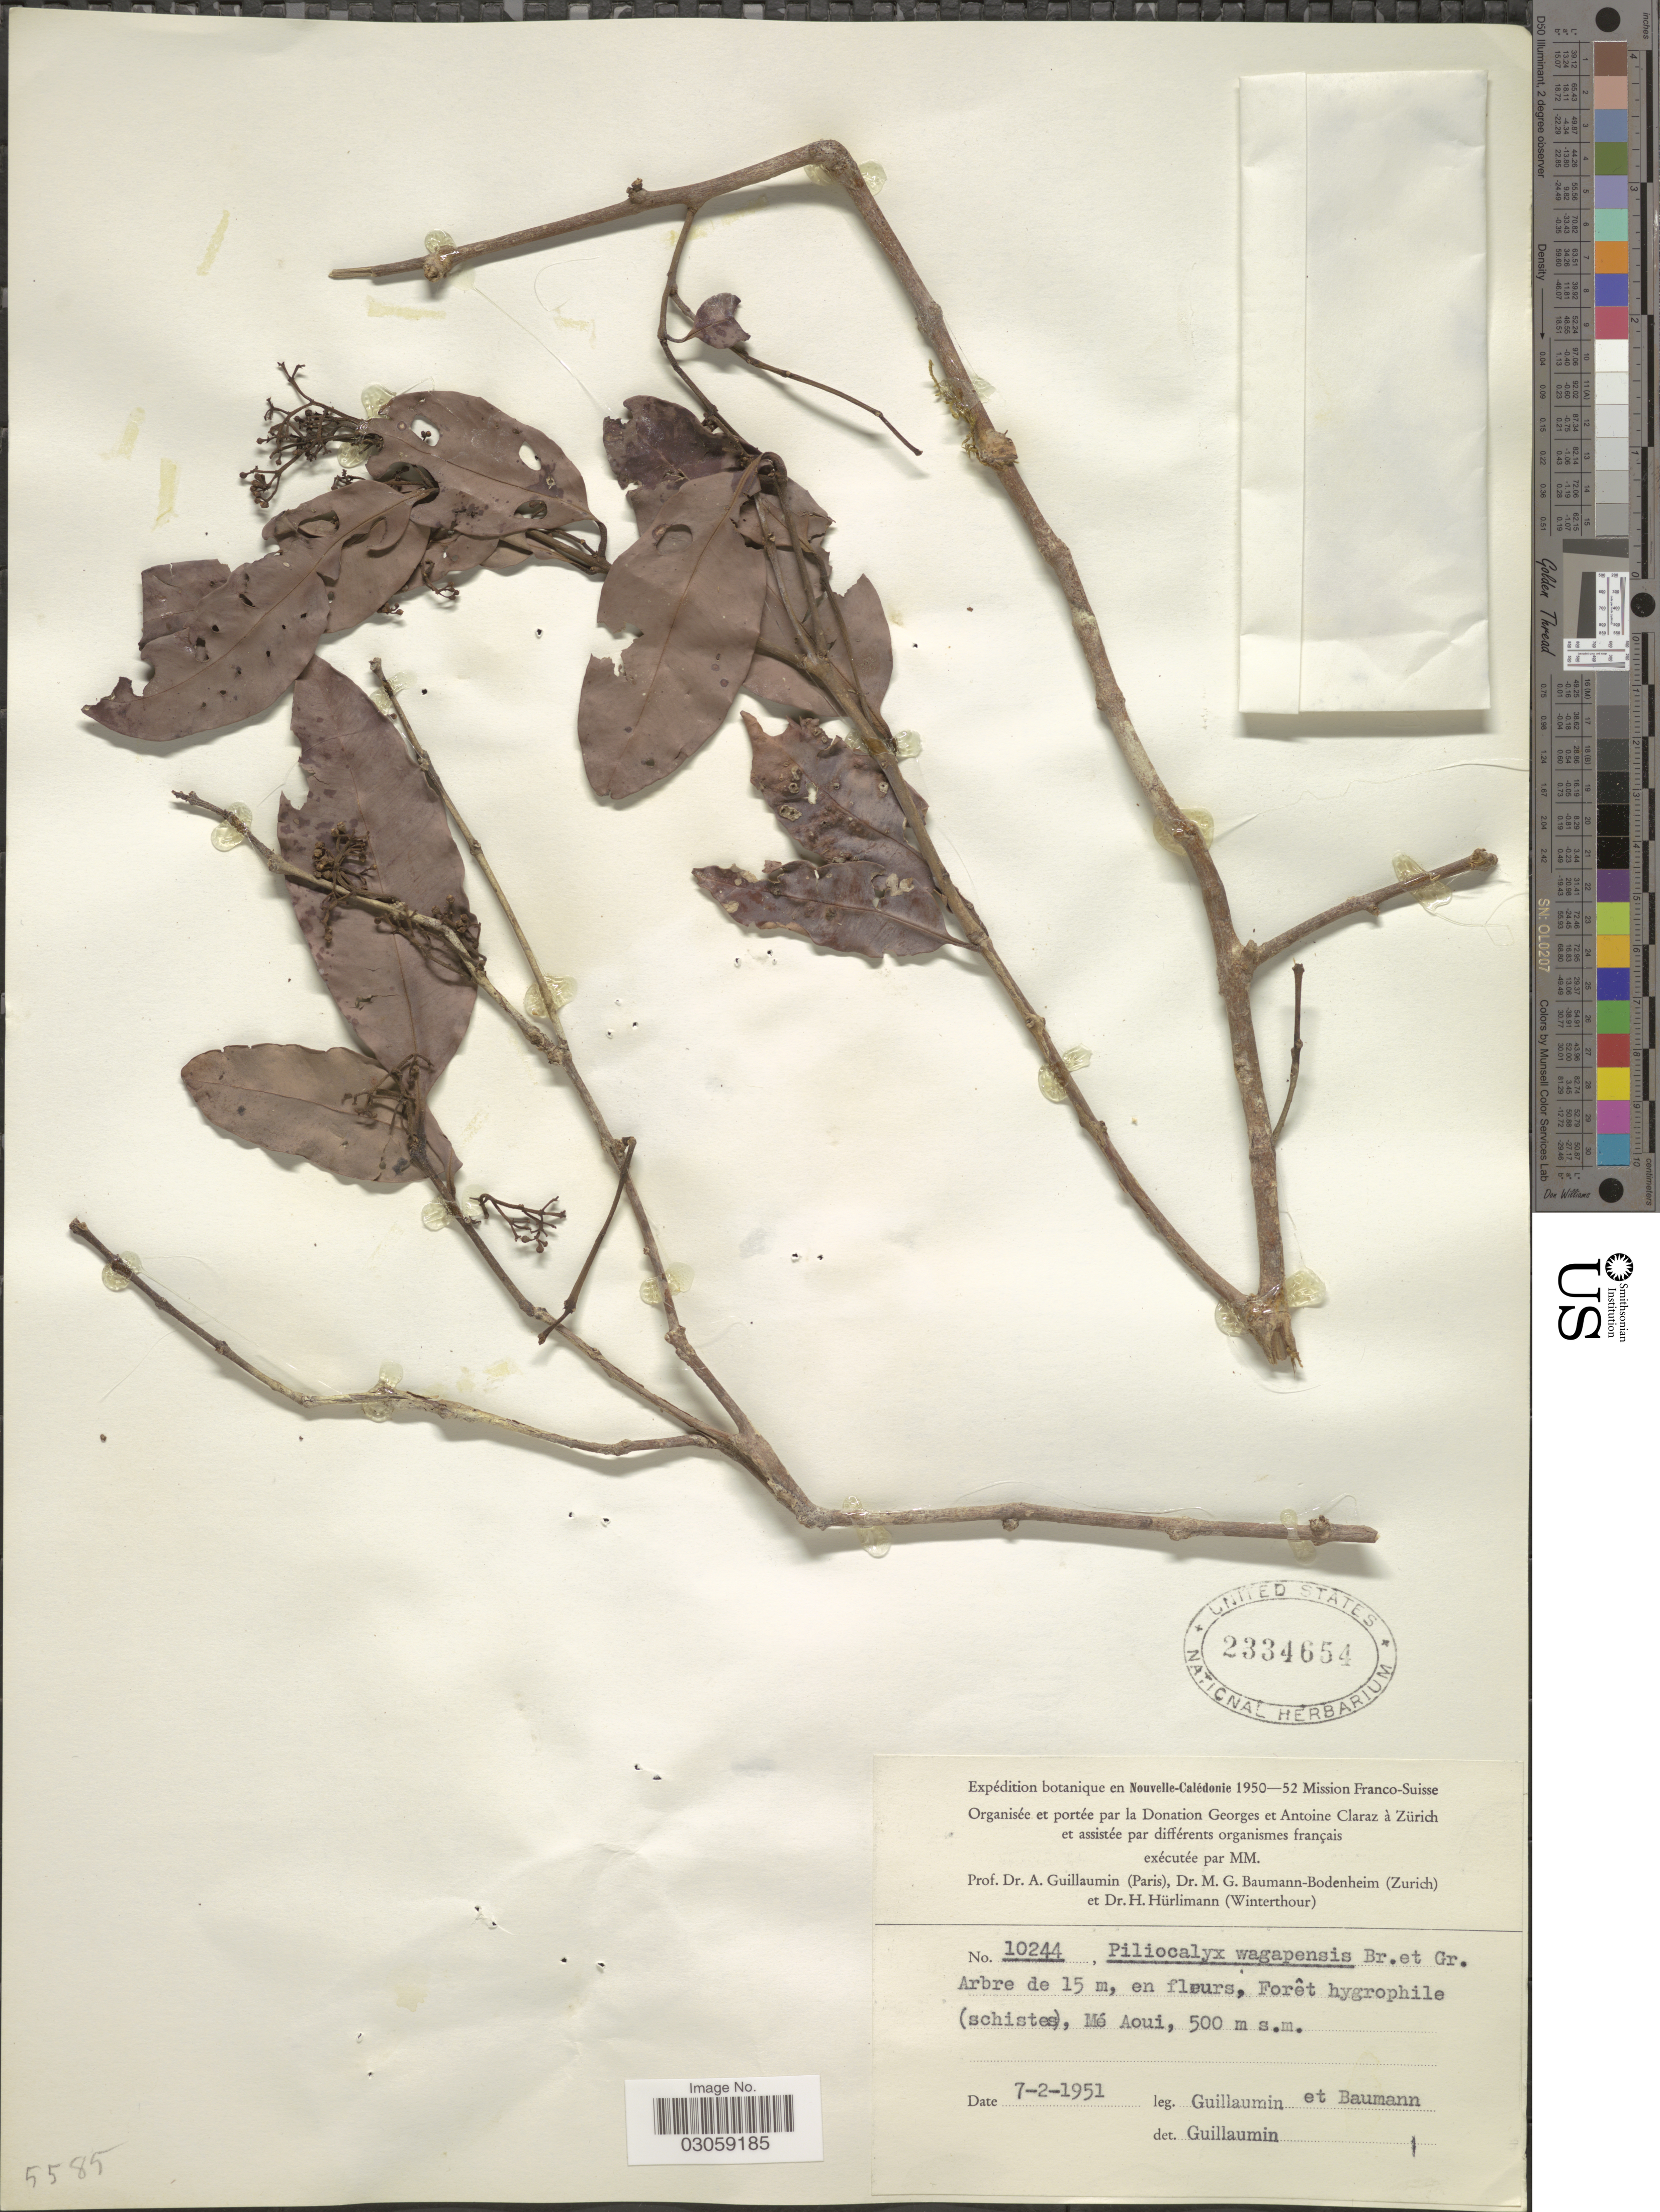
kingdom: Plantae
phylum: Tracheophyta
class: Magnoliopsida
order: Myrtales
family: Myrtaceae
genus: Syzygium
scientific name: Syzygium lifuanum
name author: Däniker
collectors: A. Guillaumin & M. G. Baumann-Bodenheim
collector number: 10244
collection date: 1951-02-07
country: New Caledonia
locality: En Nouvelle-Calédonie. Mé Aoui.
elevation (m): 500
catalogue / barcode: US 2334654